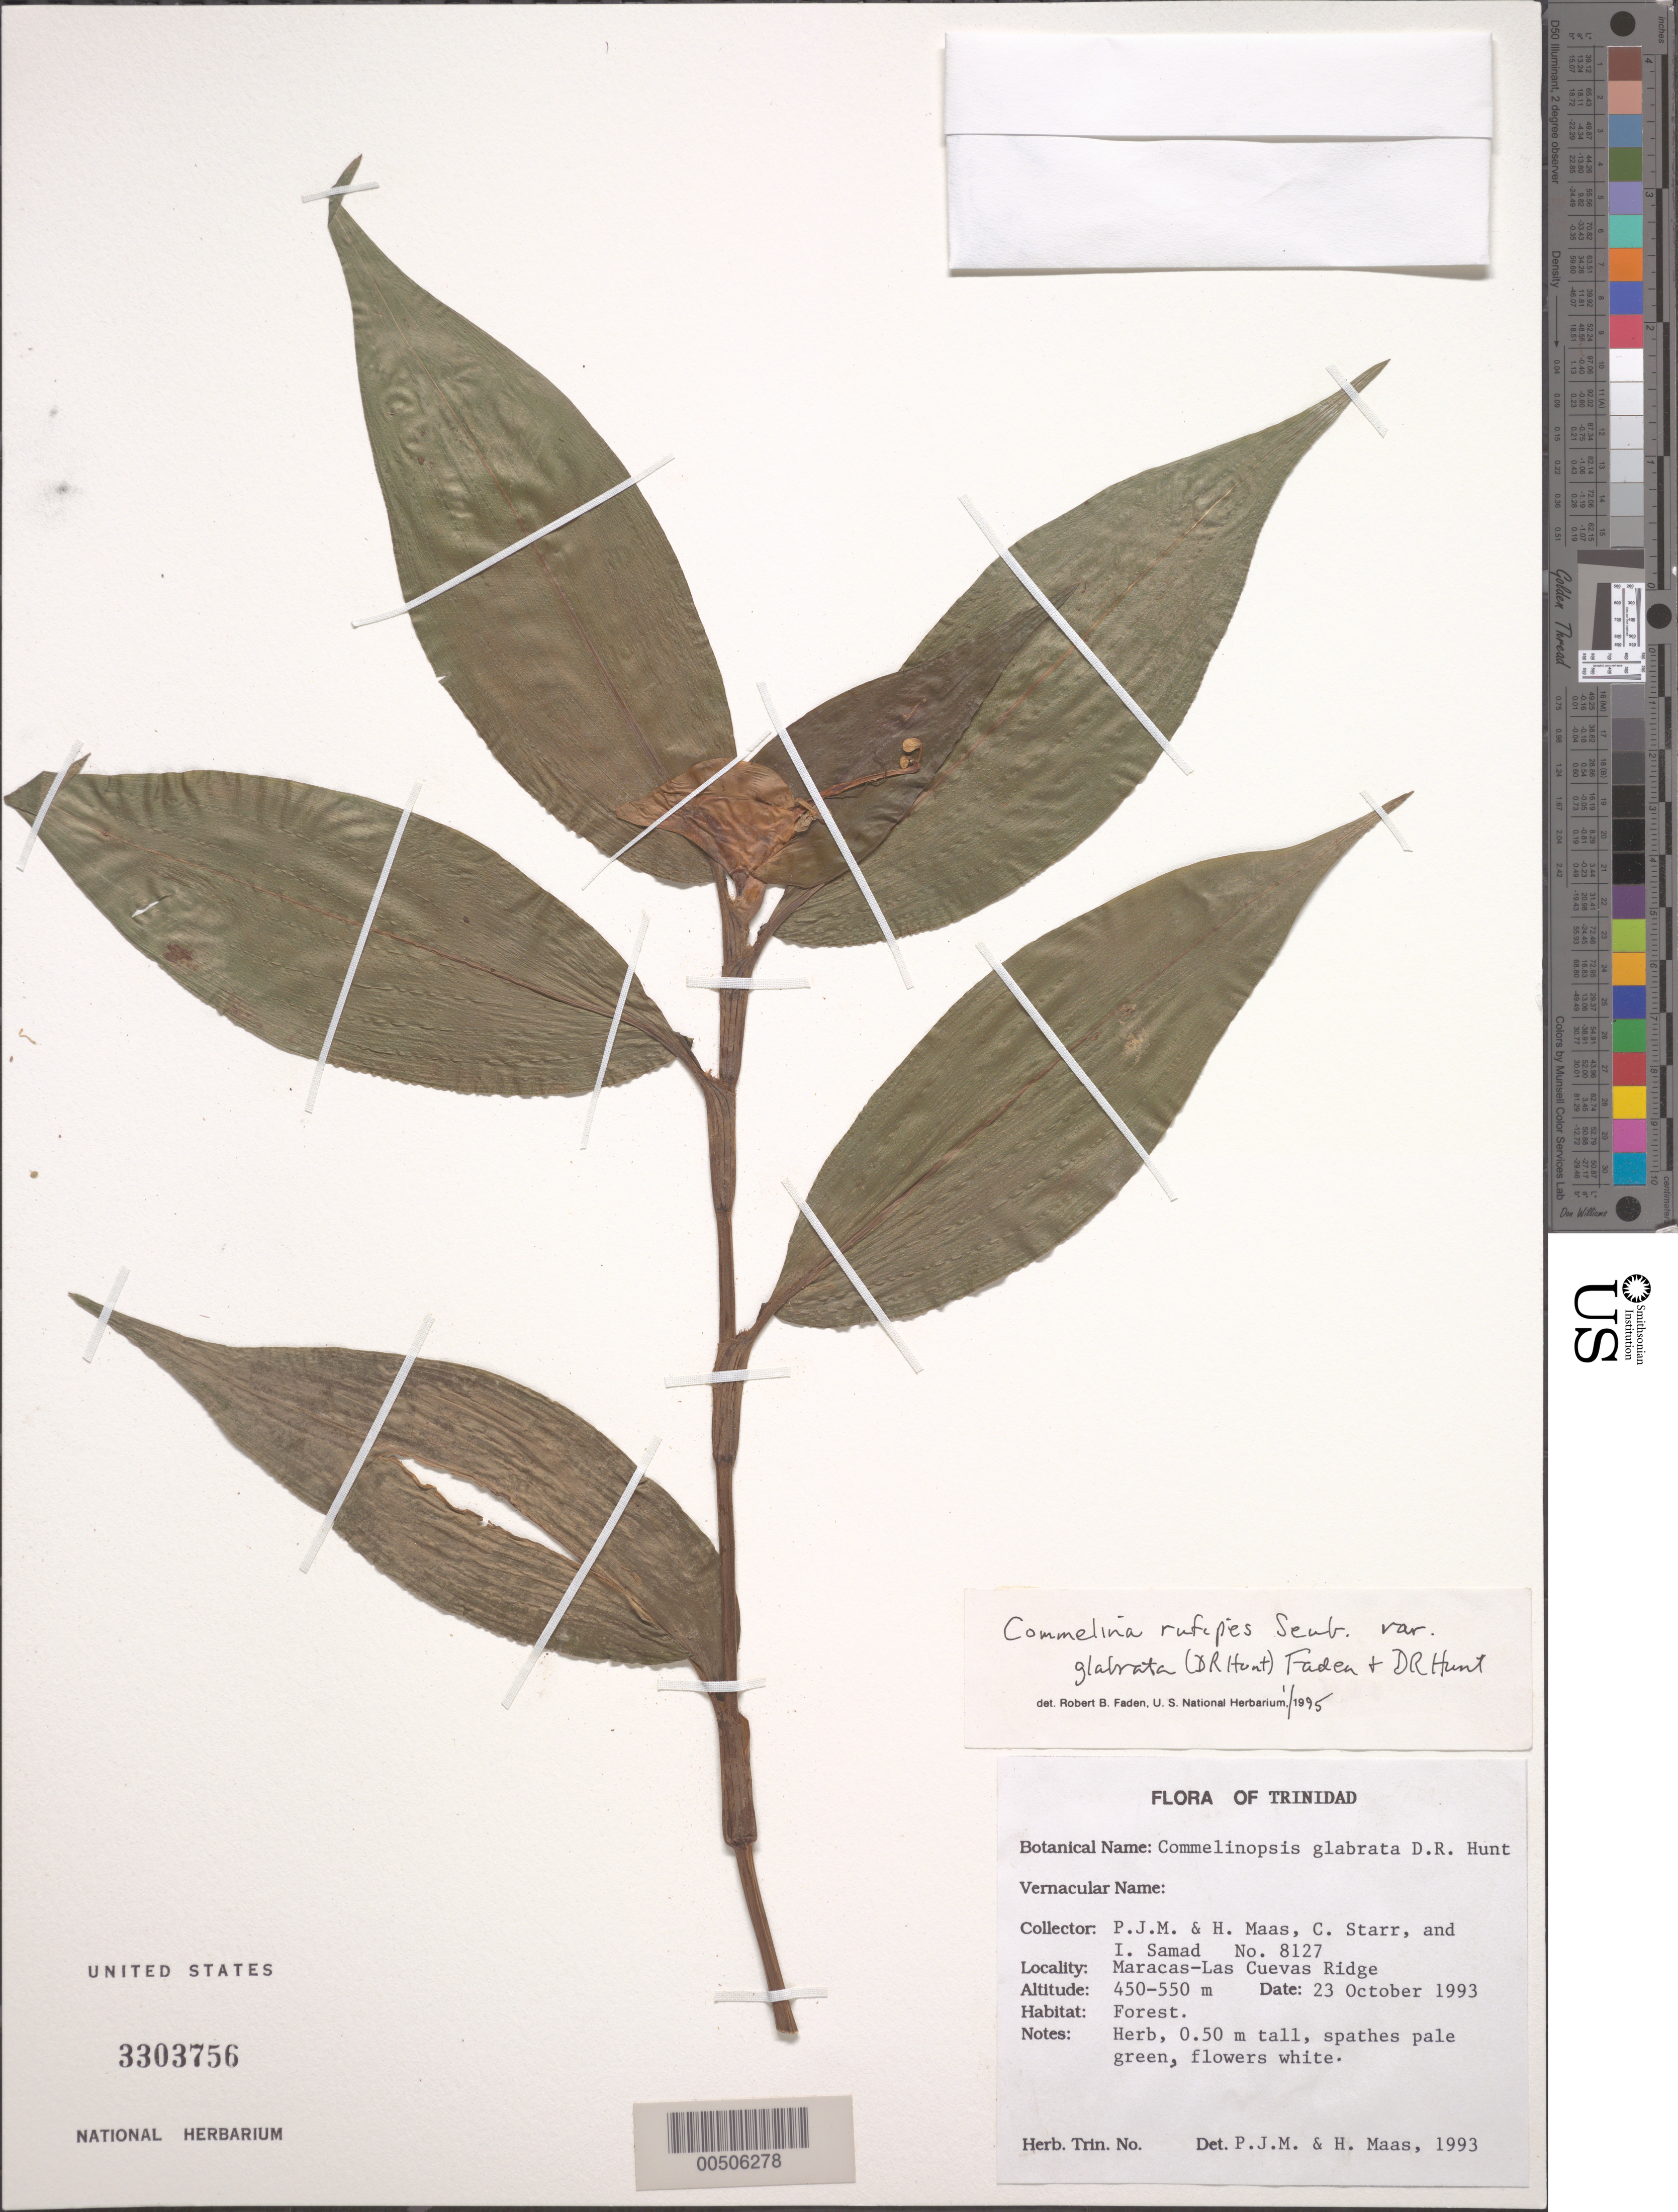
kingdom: Plantae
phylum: Tracheophyta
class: Liliopsida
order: Commelinales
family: Commelinaceae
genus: Commelina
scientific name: Commelina rufipes var. glabrata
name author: (D.R. Hunt) Faden & D.R. Hunt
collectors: P. Maas & H. Maas van de Kamer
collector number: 8127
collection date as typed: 23 Oct 1993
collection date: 1993-10-23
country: Trinidad and Tobago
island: Trinidad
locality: Maracas-las cuevas ridge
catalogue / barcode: US 3303756